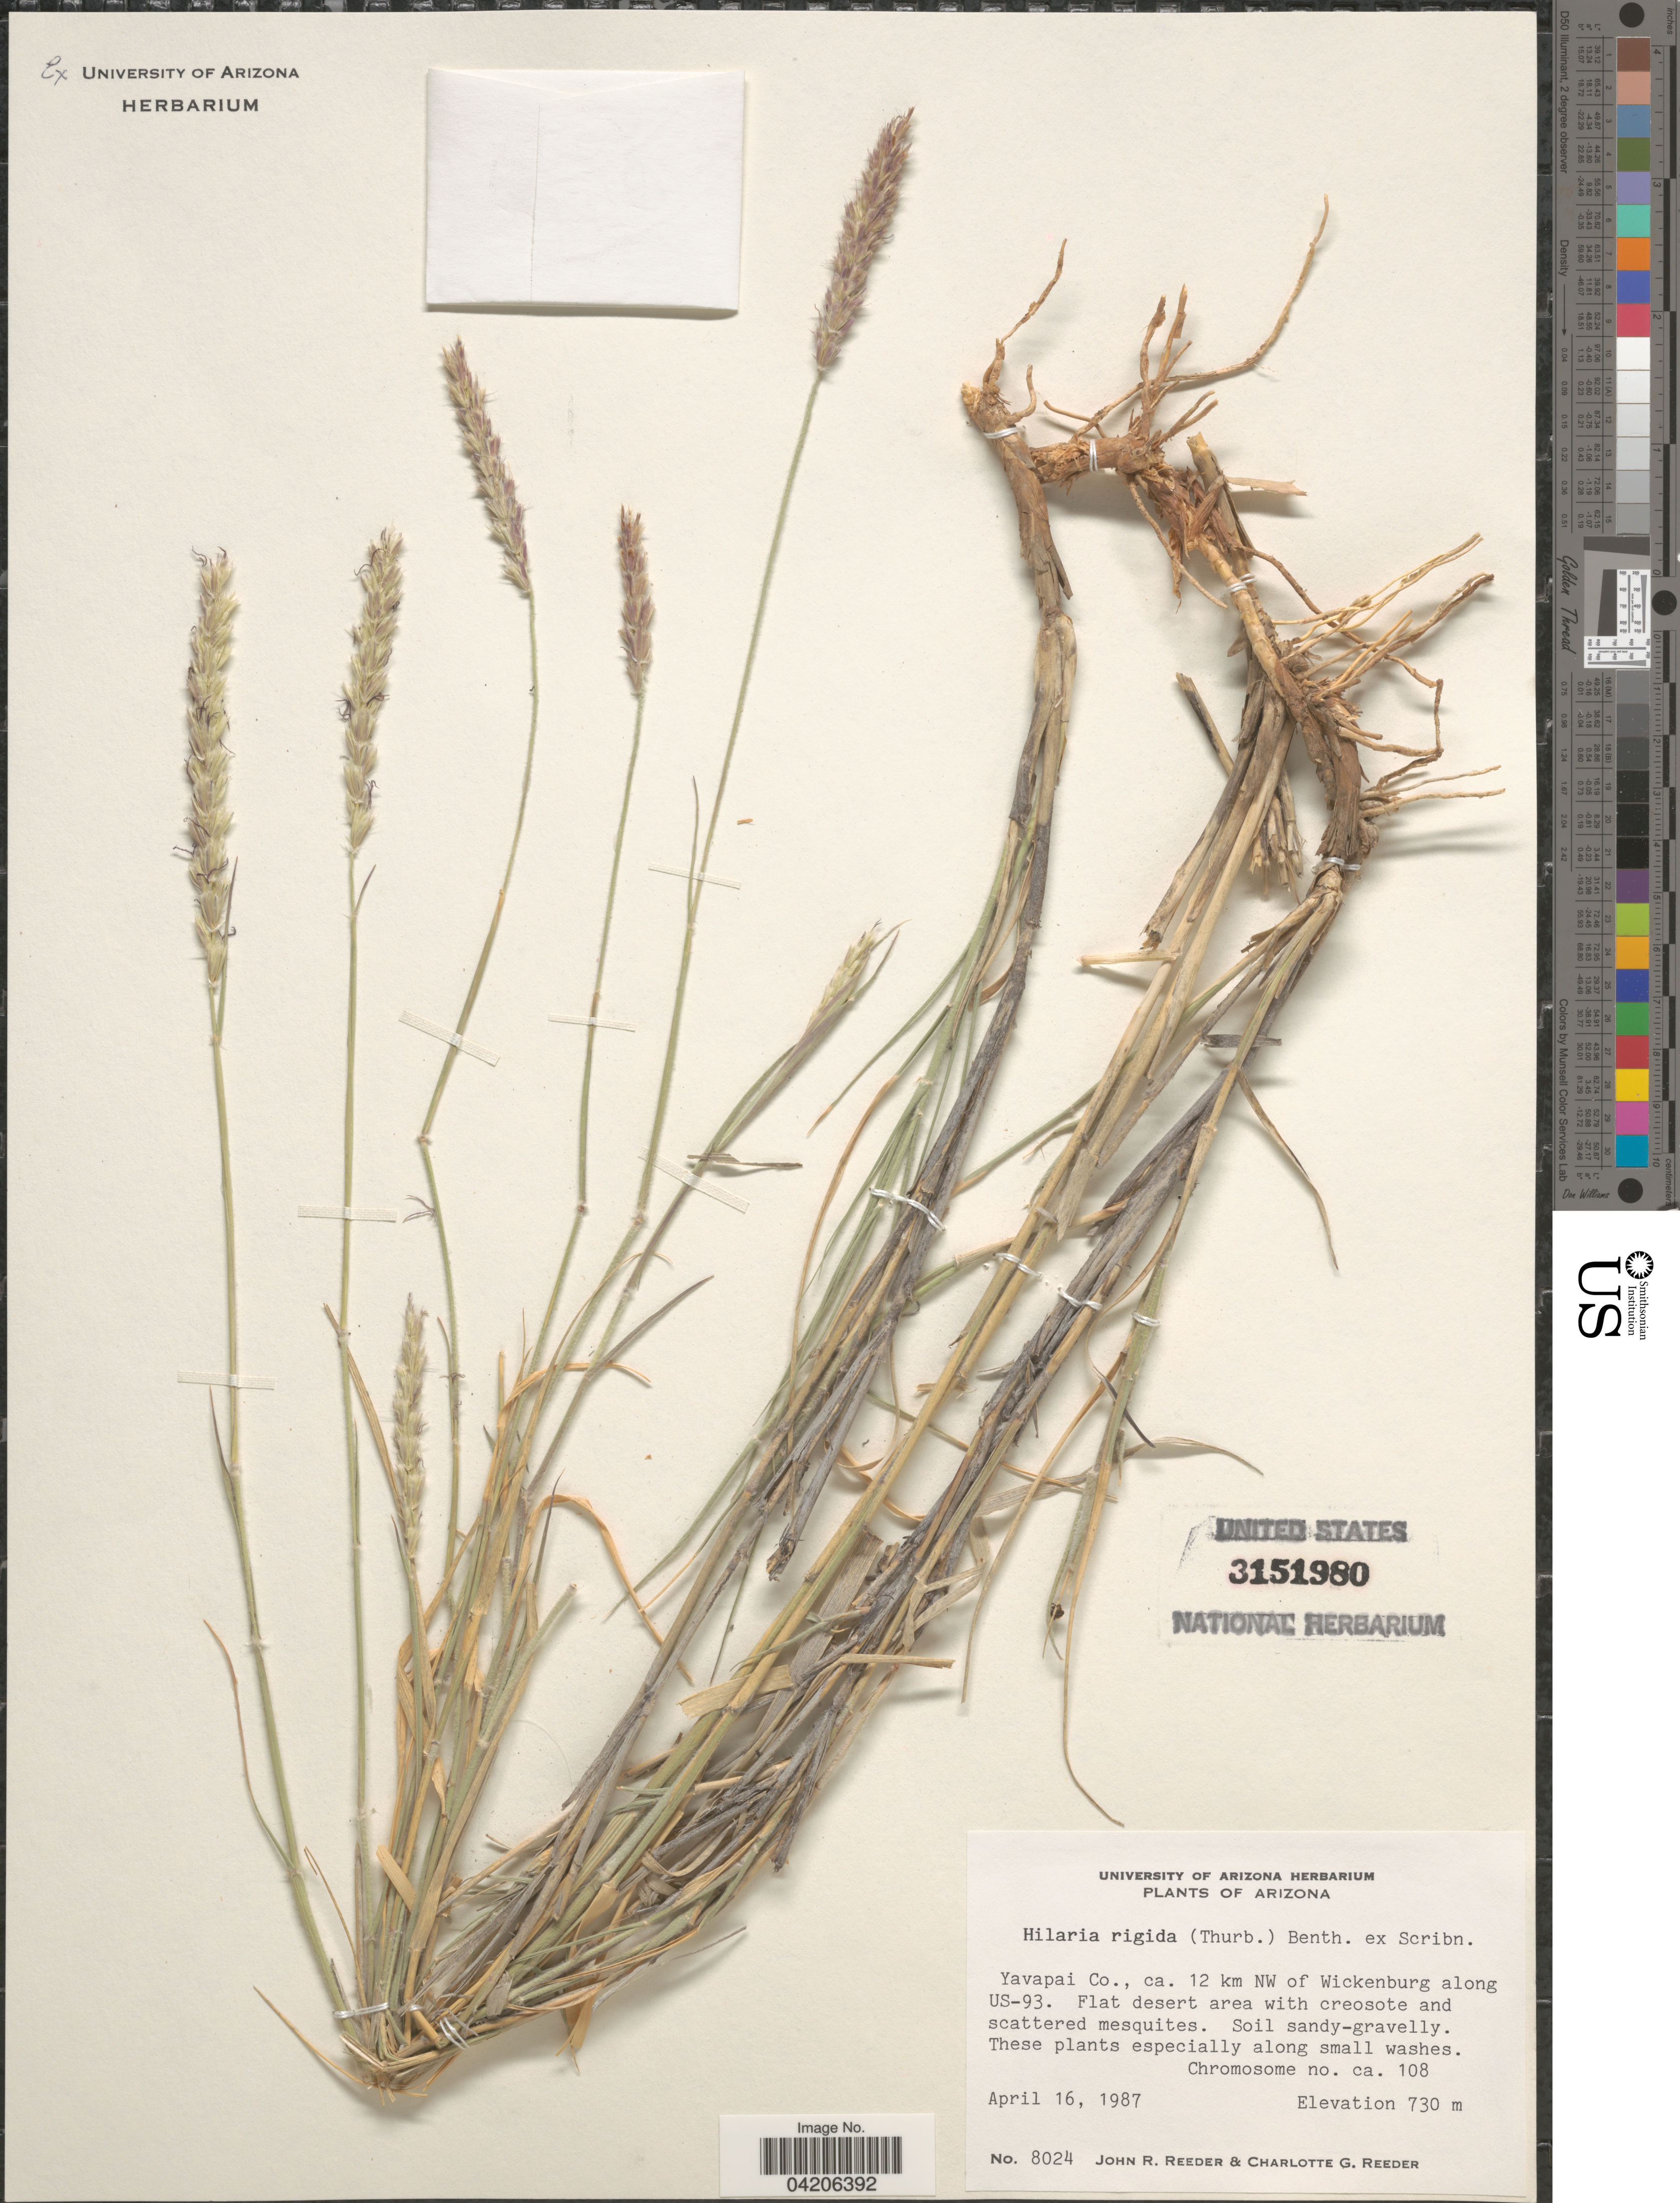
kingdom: Plantae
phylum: Tracheophyta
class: Liliopsida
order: Poales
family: Poaceae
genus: Hilaria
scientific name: Hilaria rigida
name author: (Thurb.) Benth. ex Scribn.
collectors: J. R. Reeder & C. G. Reeder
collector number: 8024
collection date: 1987-04-16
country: United States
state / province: Arizona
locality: Yavapai Co., ca. 12 km NW of Wickenburg along US-93.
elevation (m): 730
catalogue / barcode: US 3151980